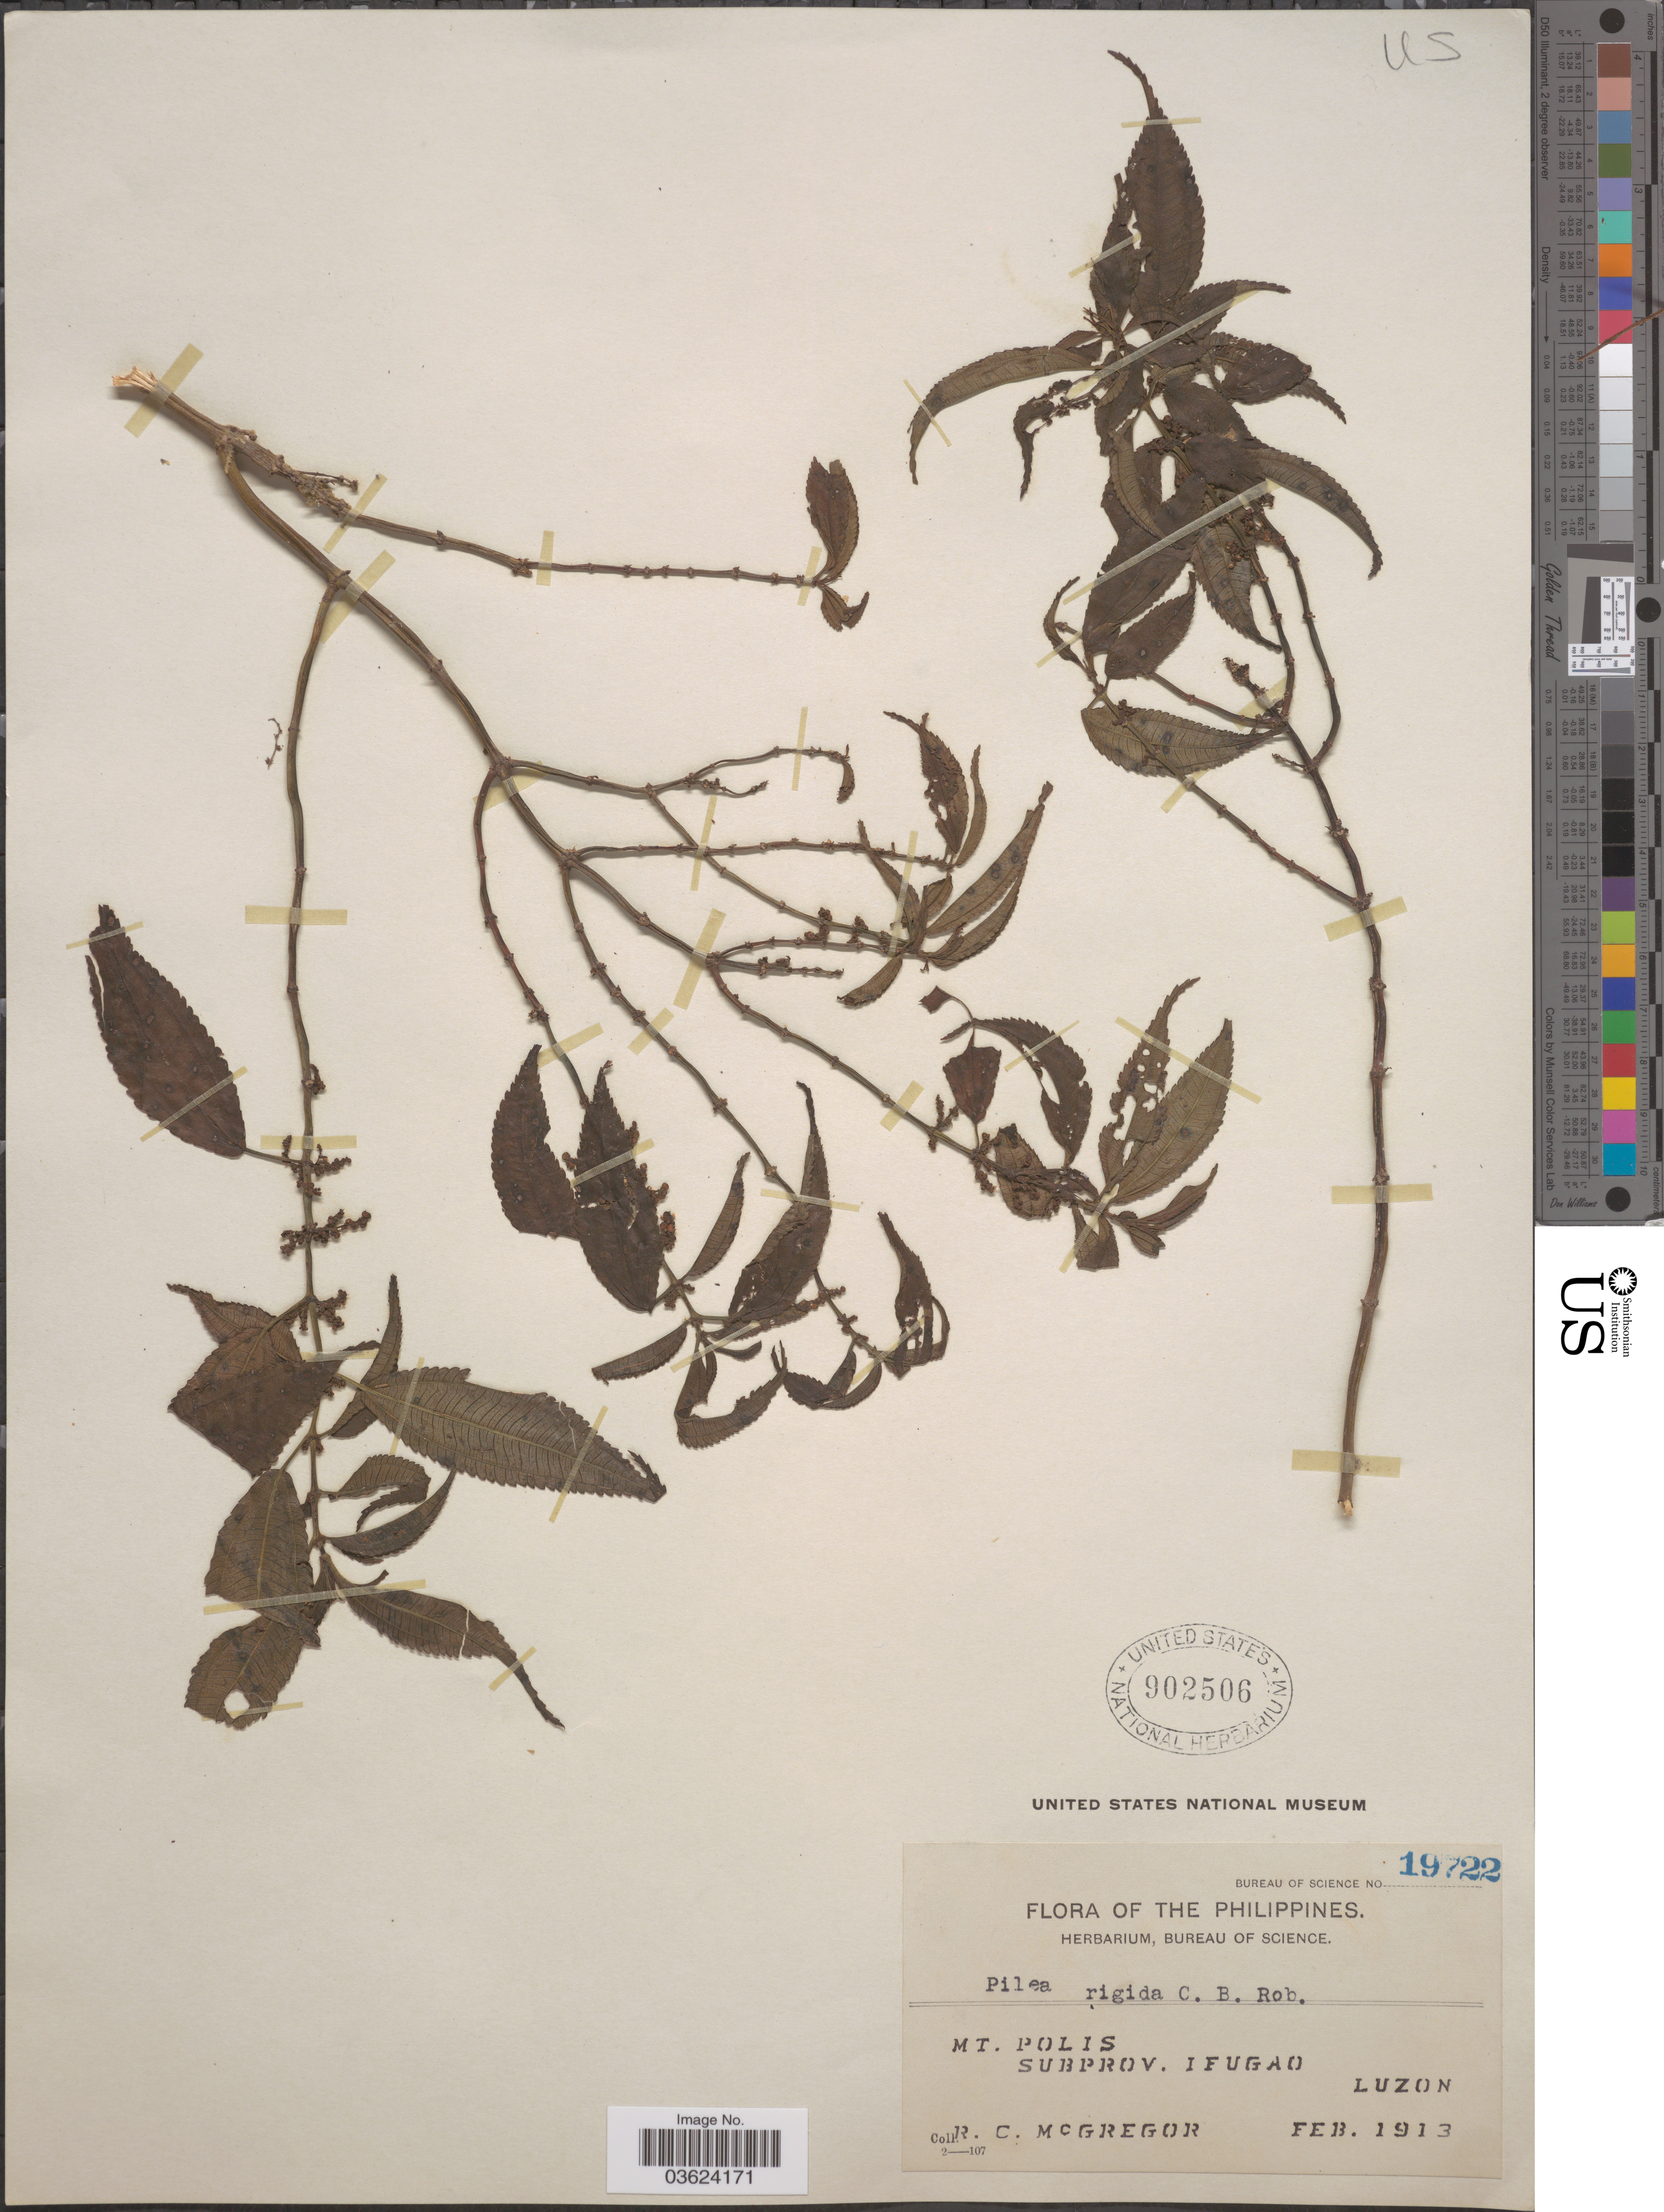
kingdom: Plantae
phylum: Tracheophyta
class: Magnoliopsida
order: Rosales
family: Urticaceae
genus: Pilea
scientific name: Pilea rigida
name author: C.B. Rob.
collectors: R. C. McGregor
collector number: Bureau of Science 19722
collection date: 1913-02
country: Philippines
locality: Mt. Polis. Subprov. Ifugao. Luzon.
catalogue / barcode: US 902506